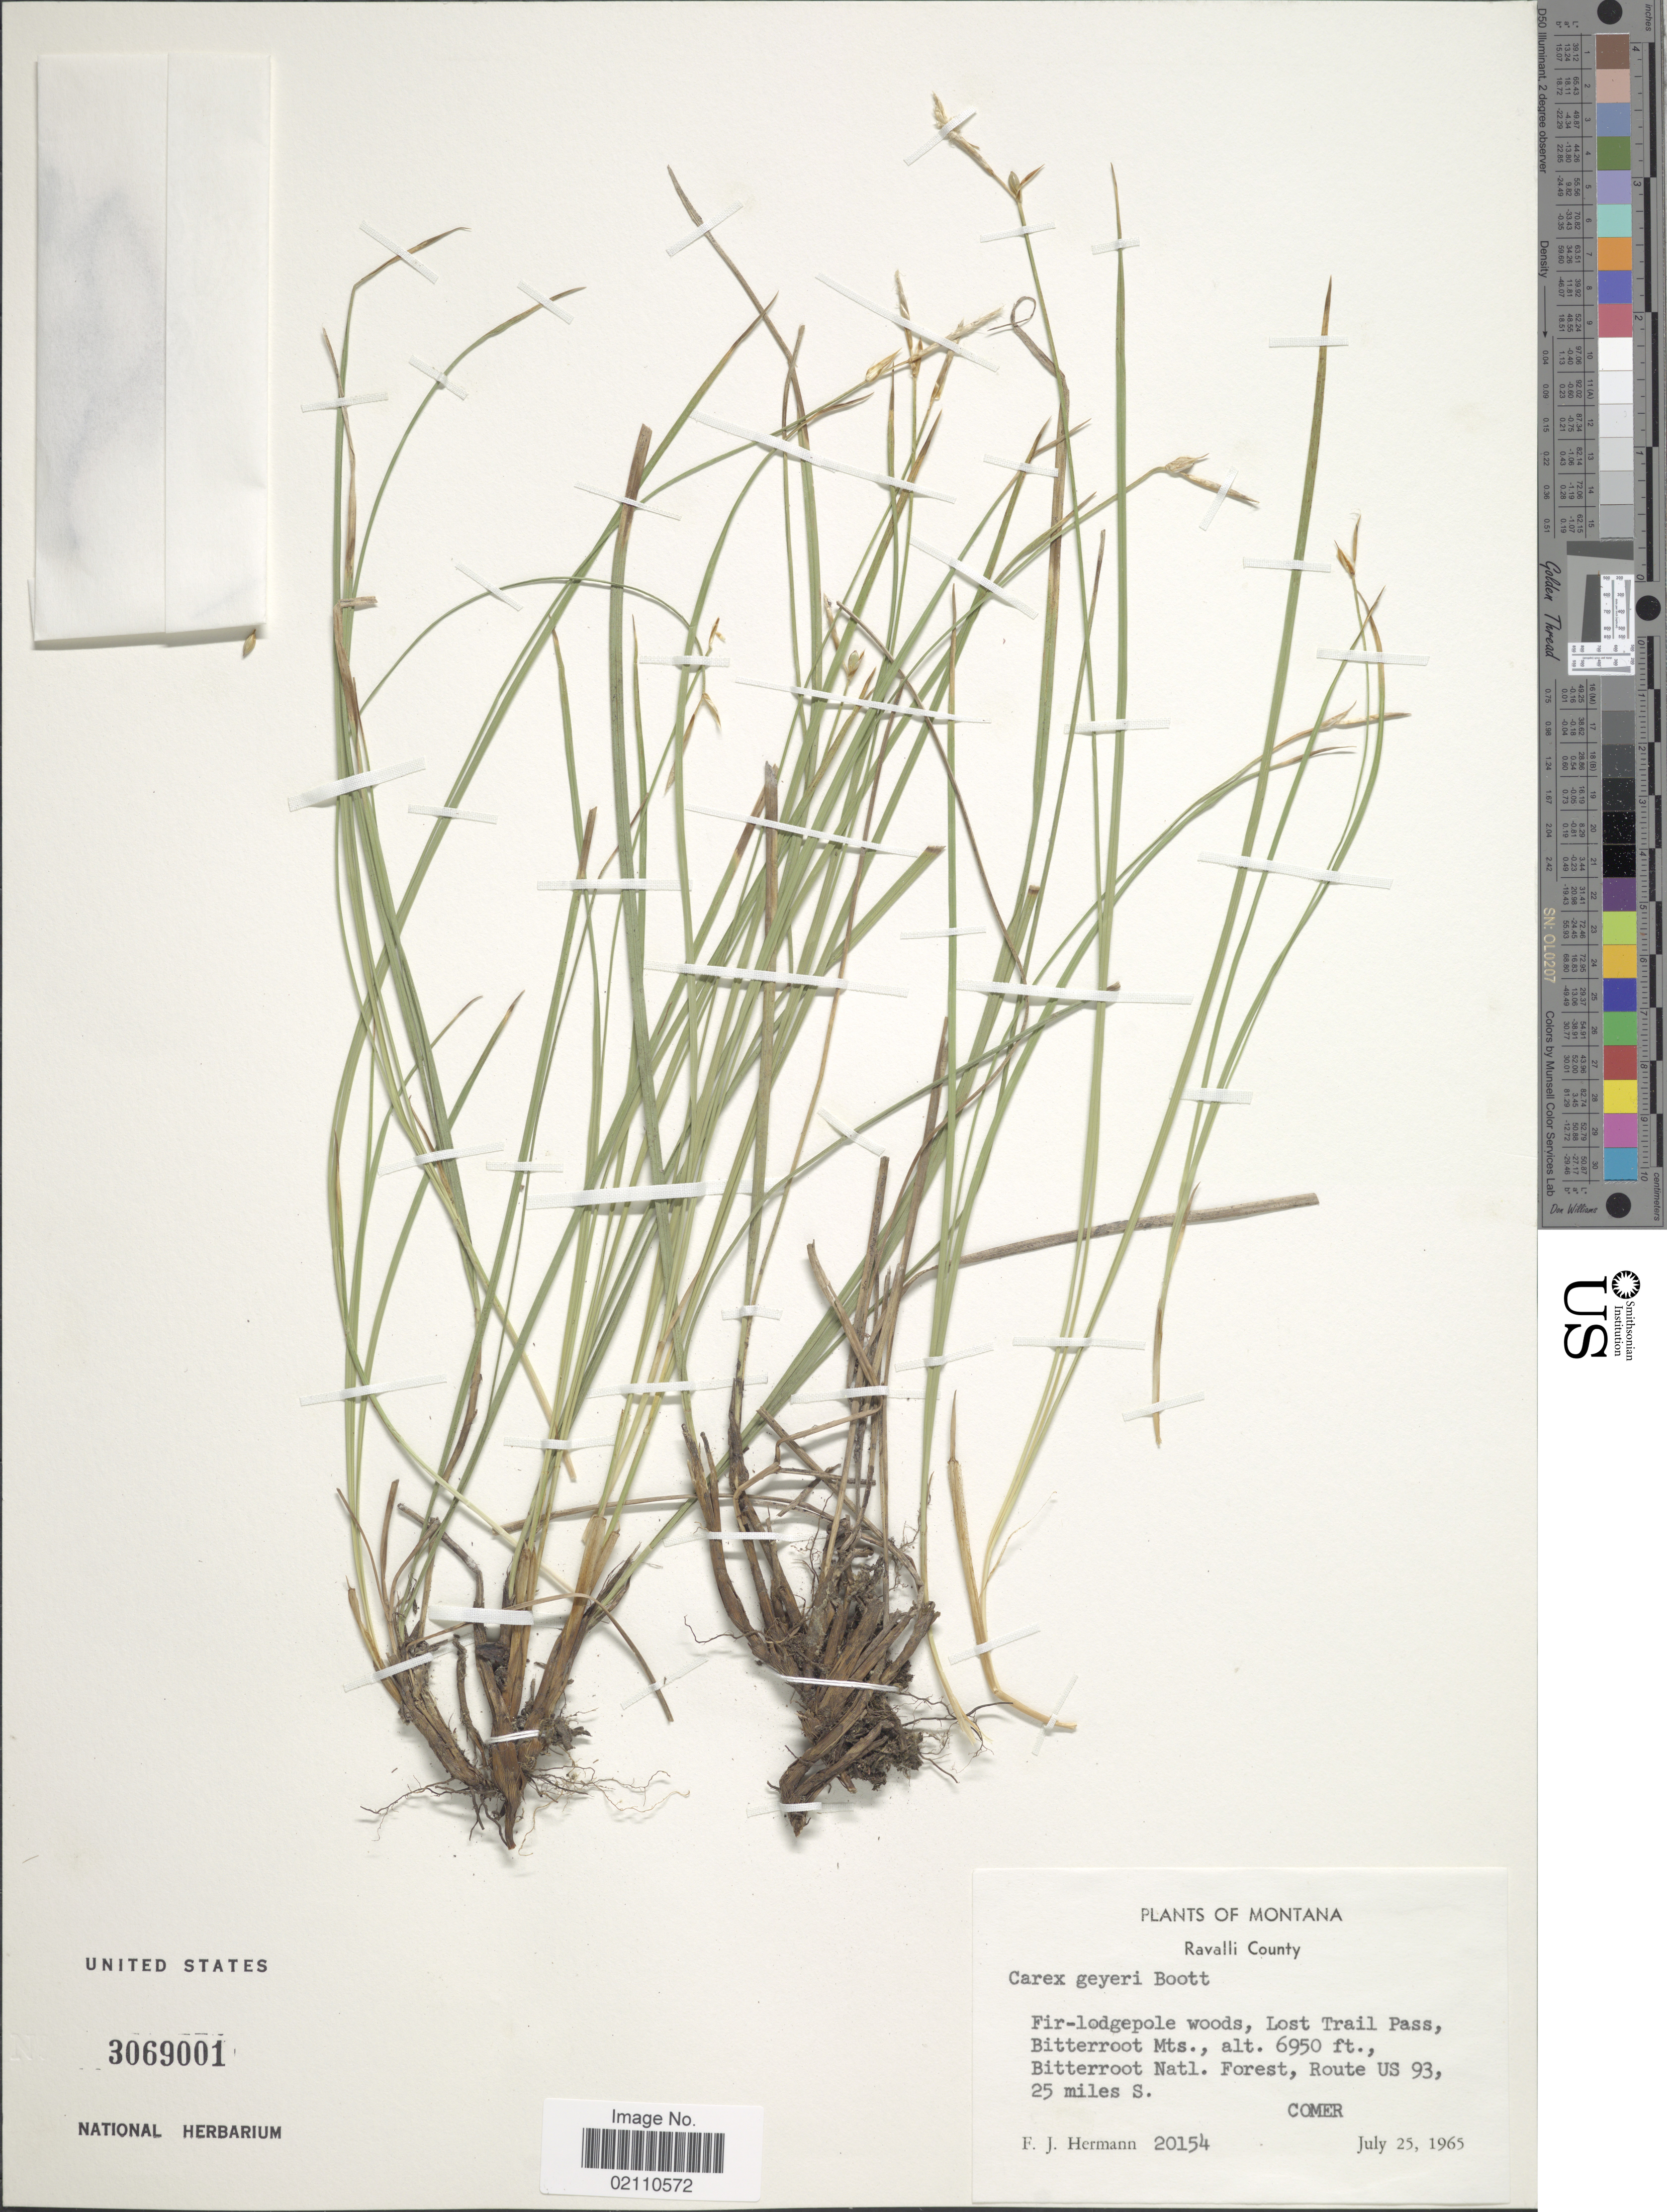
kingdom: Plantae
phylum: Tracheophyta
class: Liliopsida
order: Poales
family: Cyperaceae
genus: Carex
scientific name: Carex geyeri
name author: Boott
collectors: F. J. Hermann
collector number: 20154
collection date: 1965-07-25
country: United States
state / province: Montana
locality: Ravalli County, Lost Trail Pass, Bitterroot Mts., Bitterroot Natl. Forest, Route US93 25 miles S. Comer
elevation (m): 2118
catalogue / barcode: US 3069001